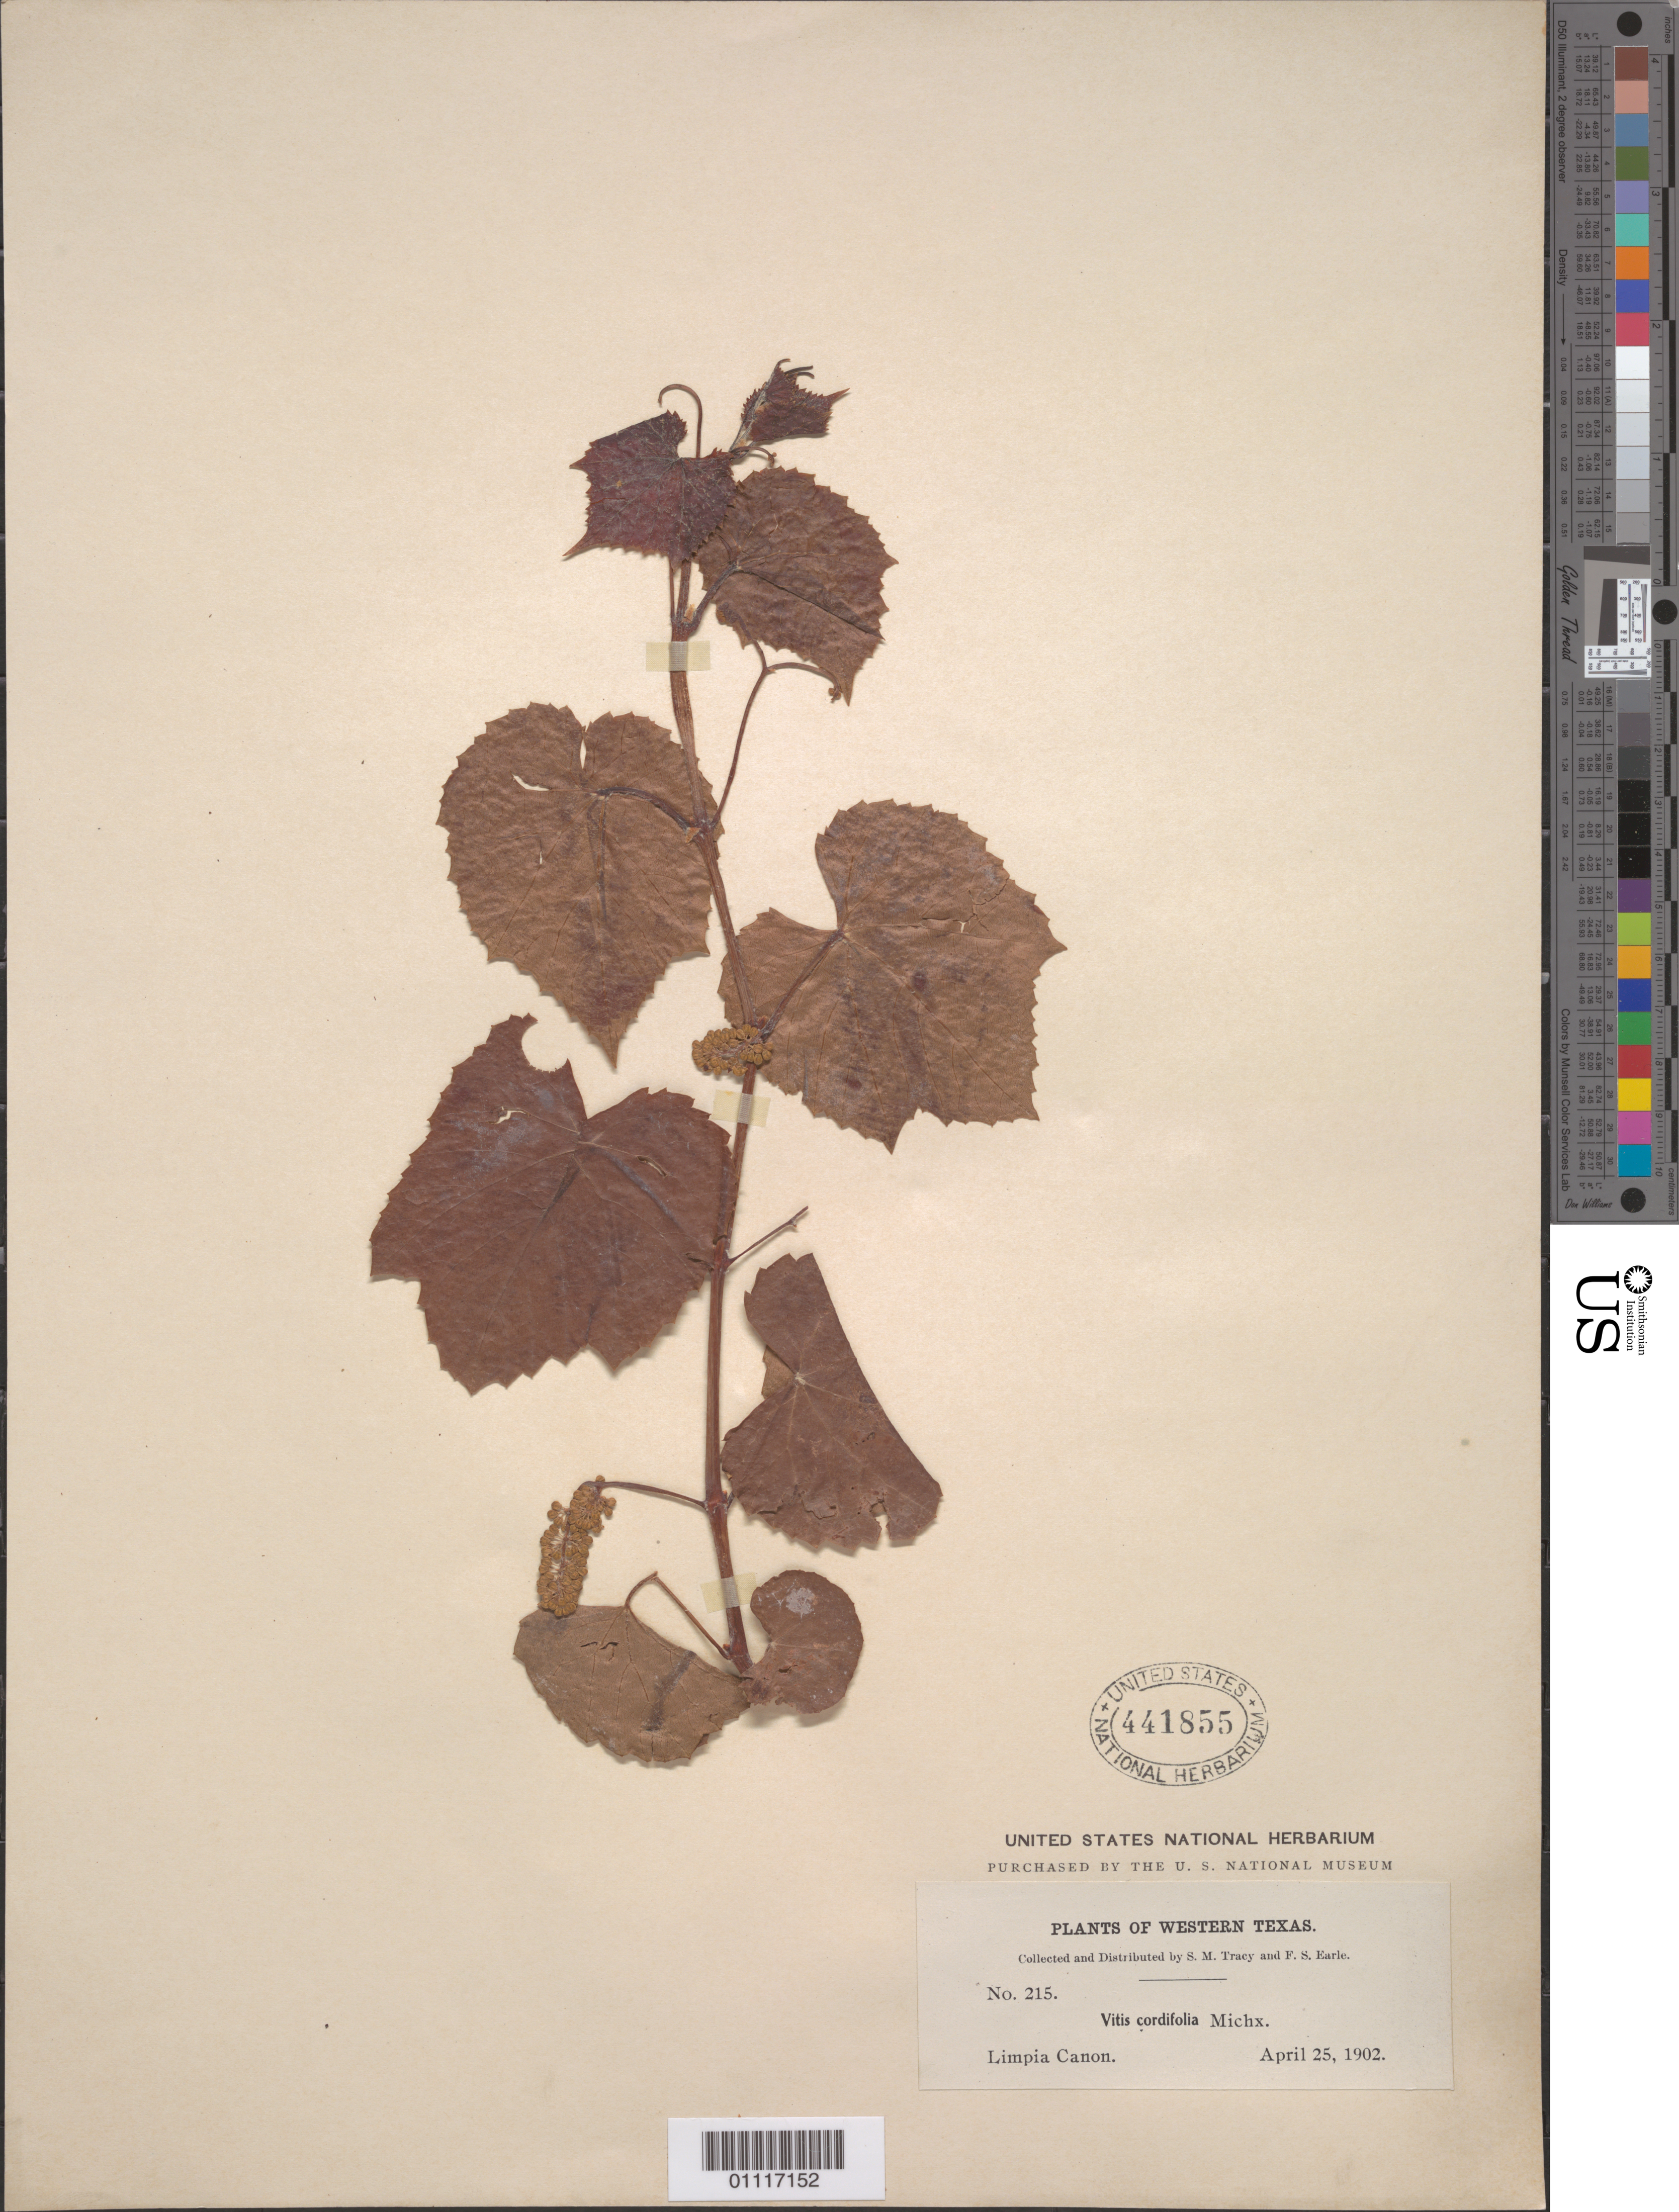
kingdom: Plantae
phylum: Tracheophyta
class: Magnoliopsida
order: Vitales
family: Vitaceae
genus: Vitis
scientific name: Vitis cordifolia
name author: Michx.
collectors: S. M. Tracy & F. S. Earle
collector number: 215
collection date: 1902-04-25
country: United States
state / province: Texas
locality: Limpia Canon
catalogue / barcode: US 441855